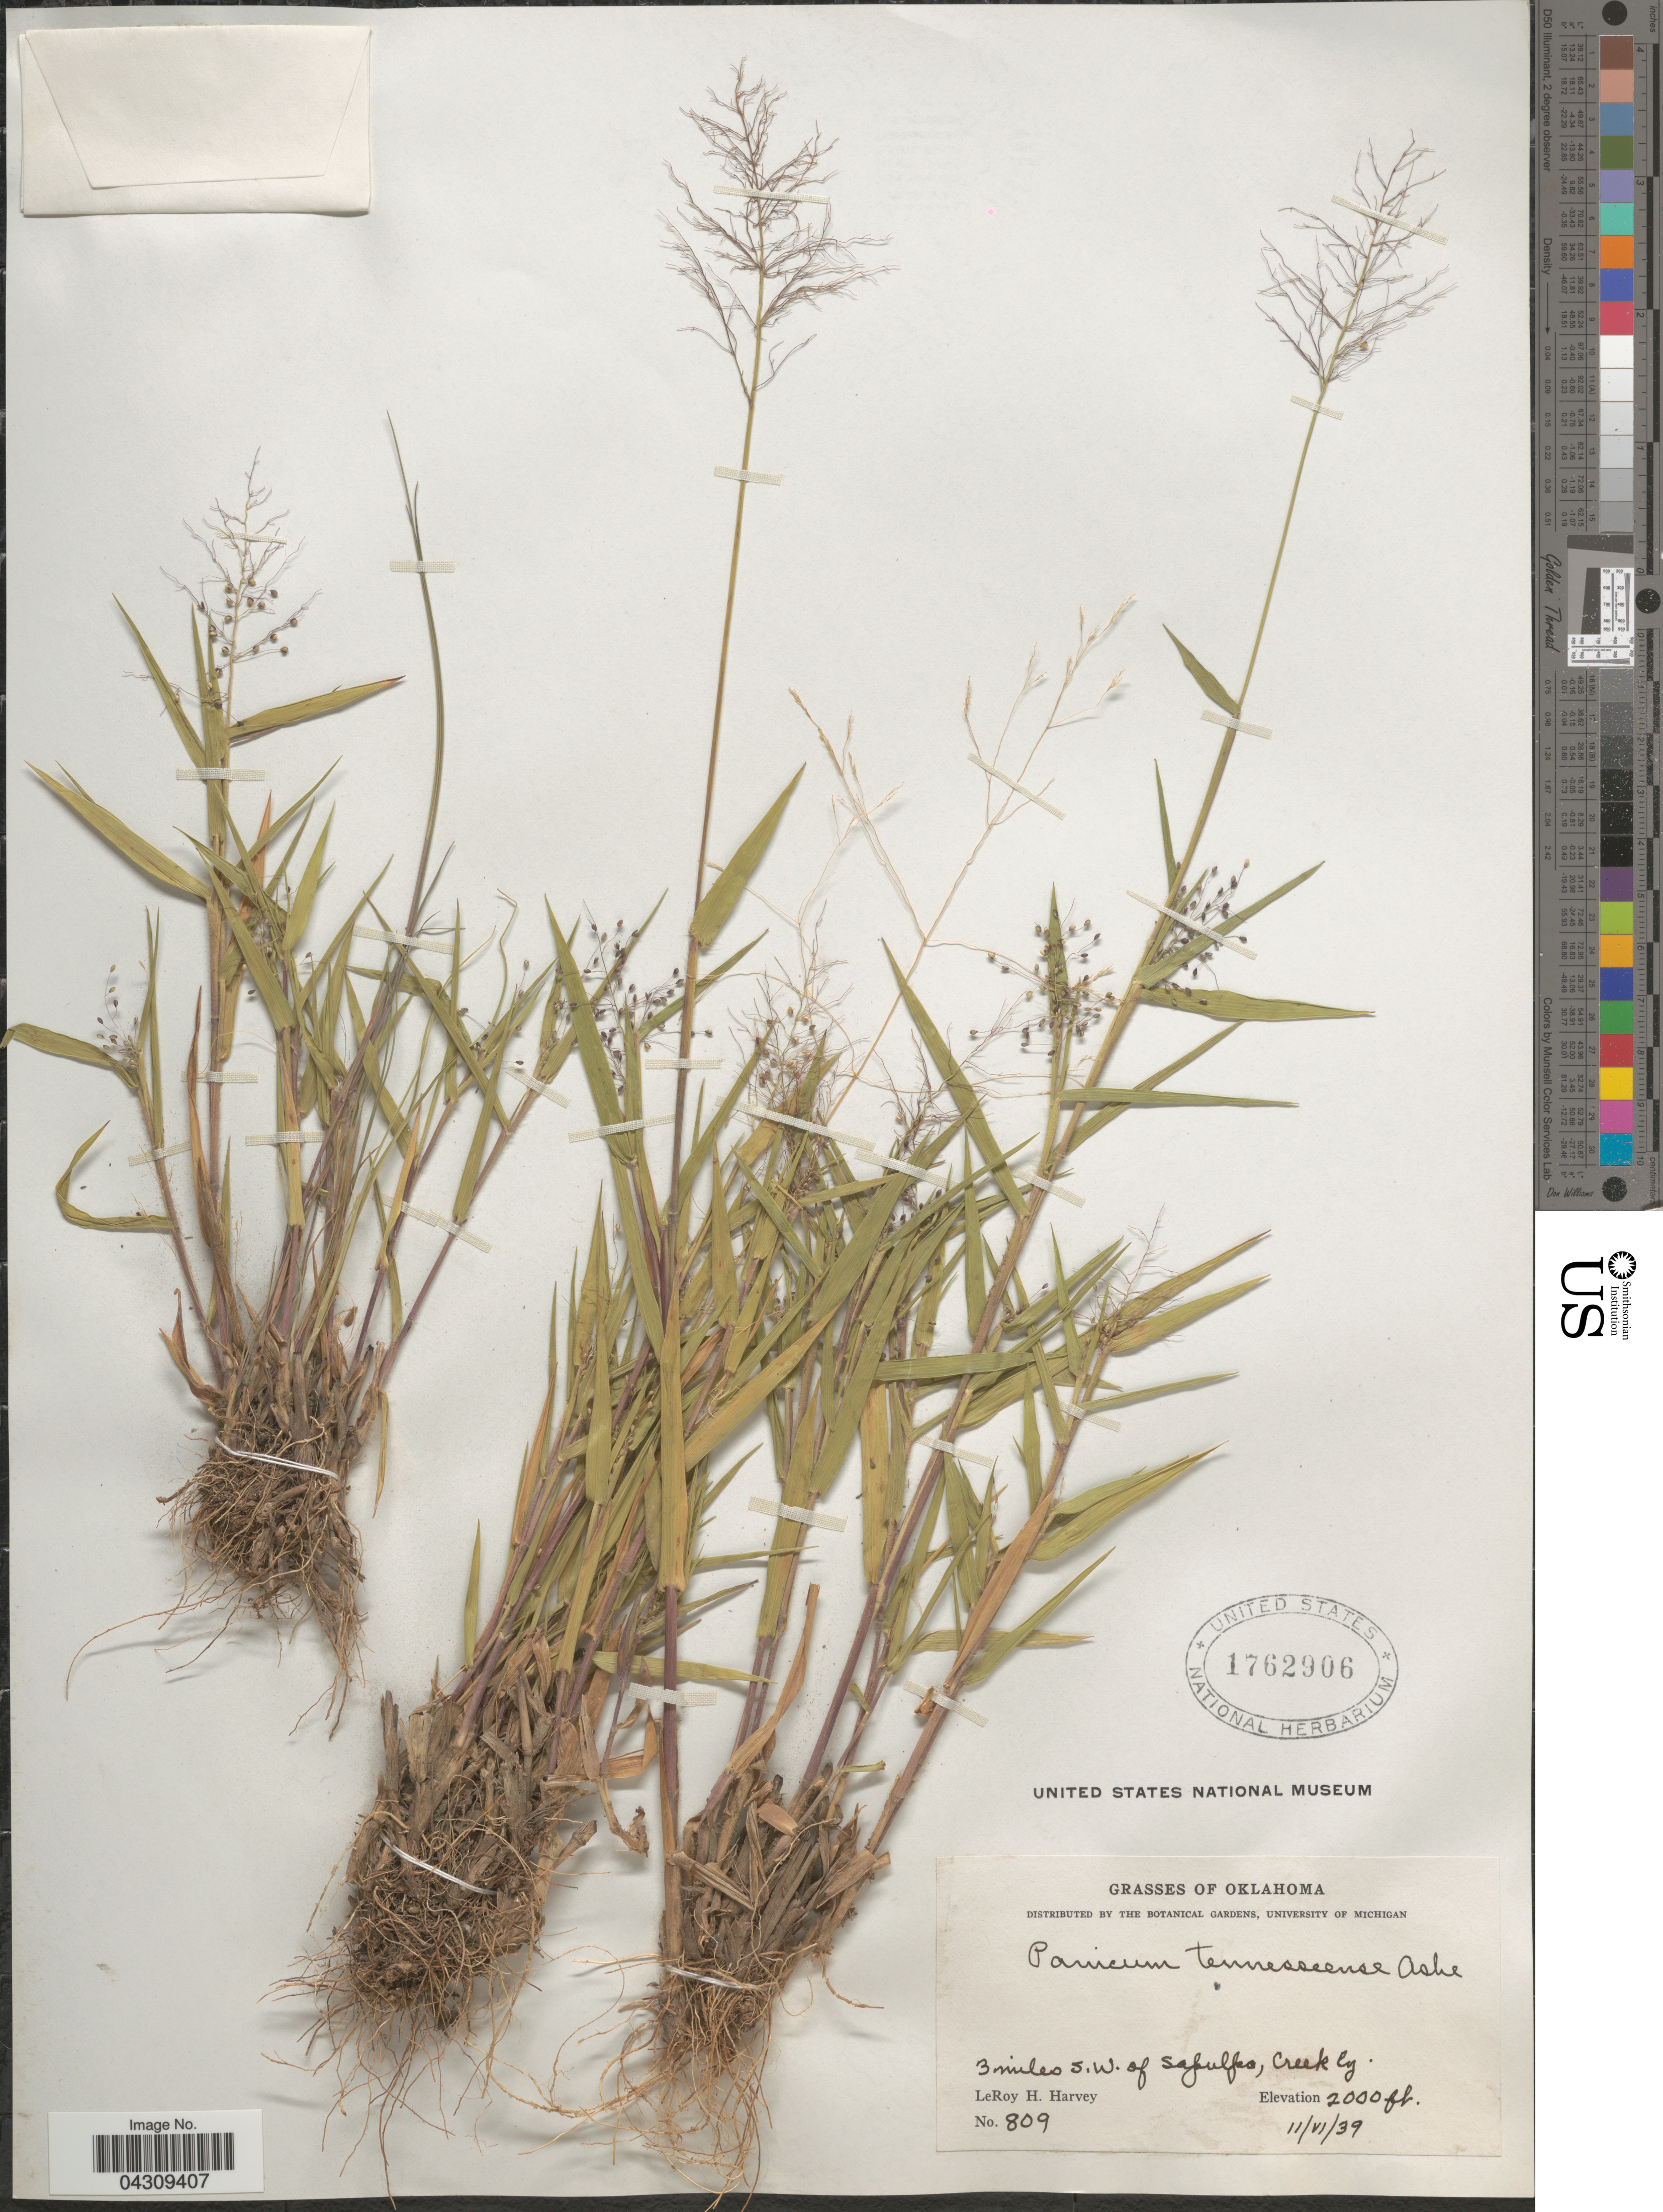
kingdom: Plantae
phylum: Tracheophyta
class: Liliopsida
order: Poales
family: Poaceae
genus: Dichanthelium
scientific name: Dichanthelium acuminatum var. acuminatum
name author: (Sw.) Gould & C.A. Clark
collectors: L. H. Harvey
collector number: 809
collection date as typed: Transcribed d/m/y: 11/6/39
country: United States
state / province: Oklahoma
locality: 3 miles S.W. of Sapulpa, Creek Cy.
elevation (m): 610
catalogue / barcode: US 1762906